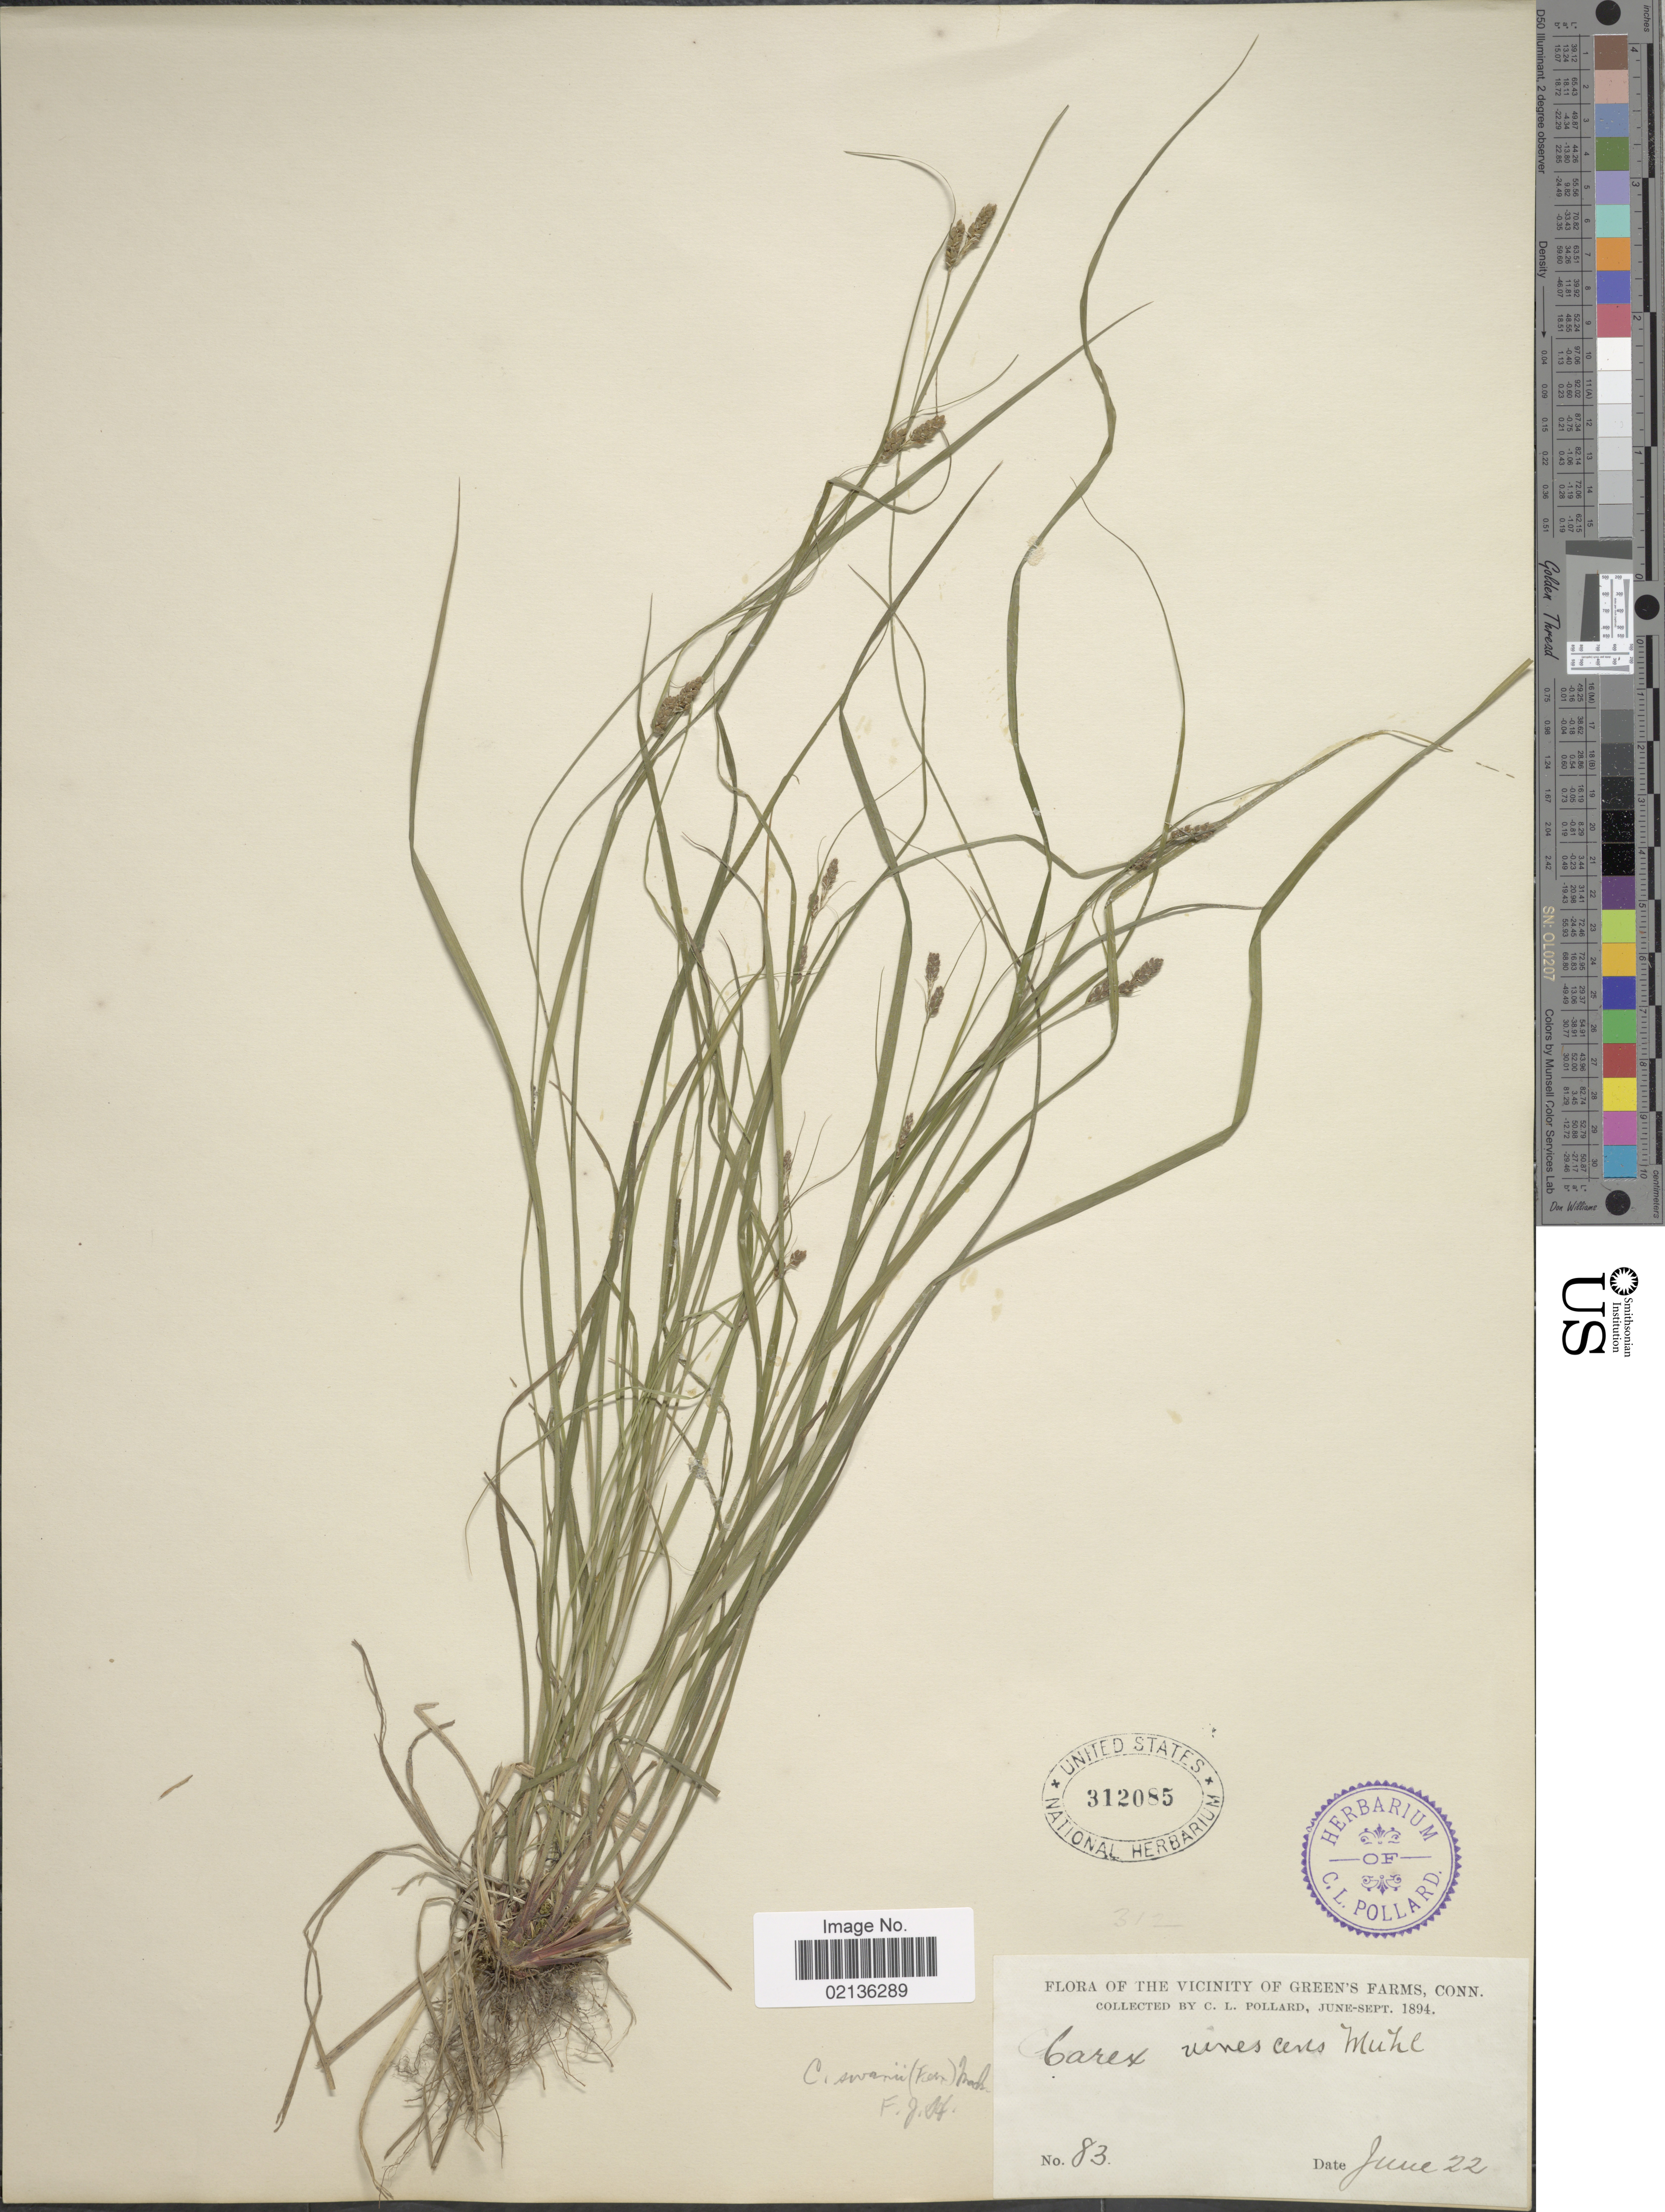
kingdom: Plantae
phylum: Tracheophyta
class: Liliopsida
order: Poales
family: Cyperaceae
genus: Carex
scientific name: Carex swanii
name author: (Fernald) Mack.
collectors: C. L. Pollard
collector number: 83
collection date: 1894-06-22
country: United States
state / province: Connecticut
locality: The Vicinity of Green's Farms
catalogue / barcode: US 312085